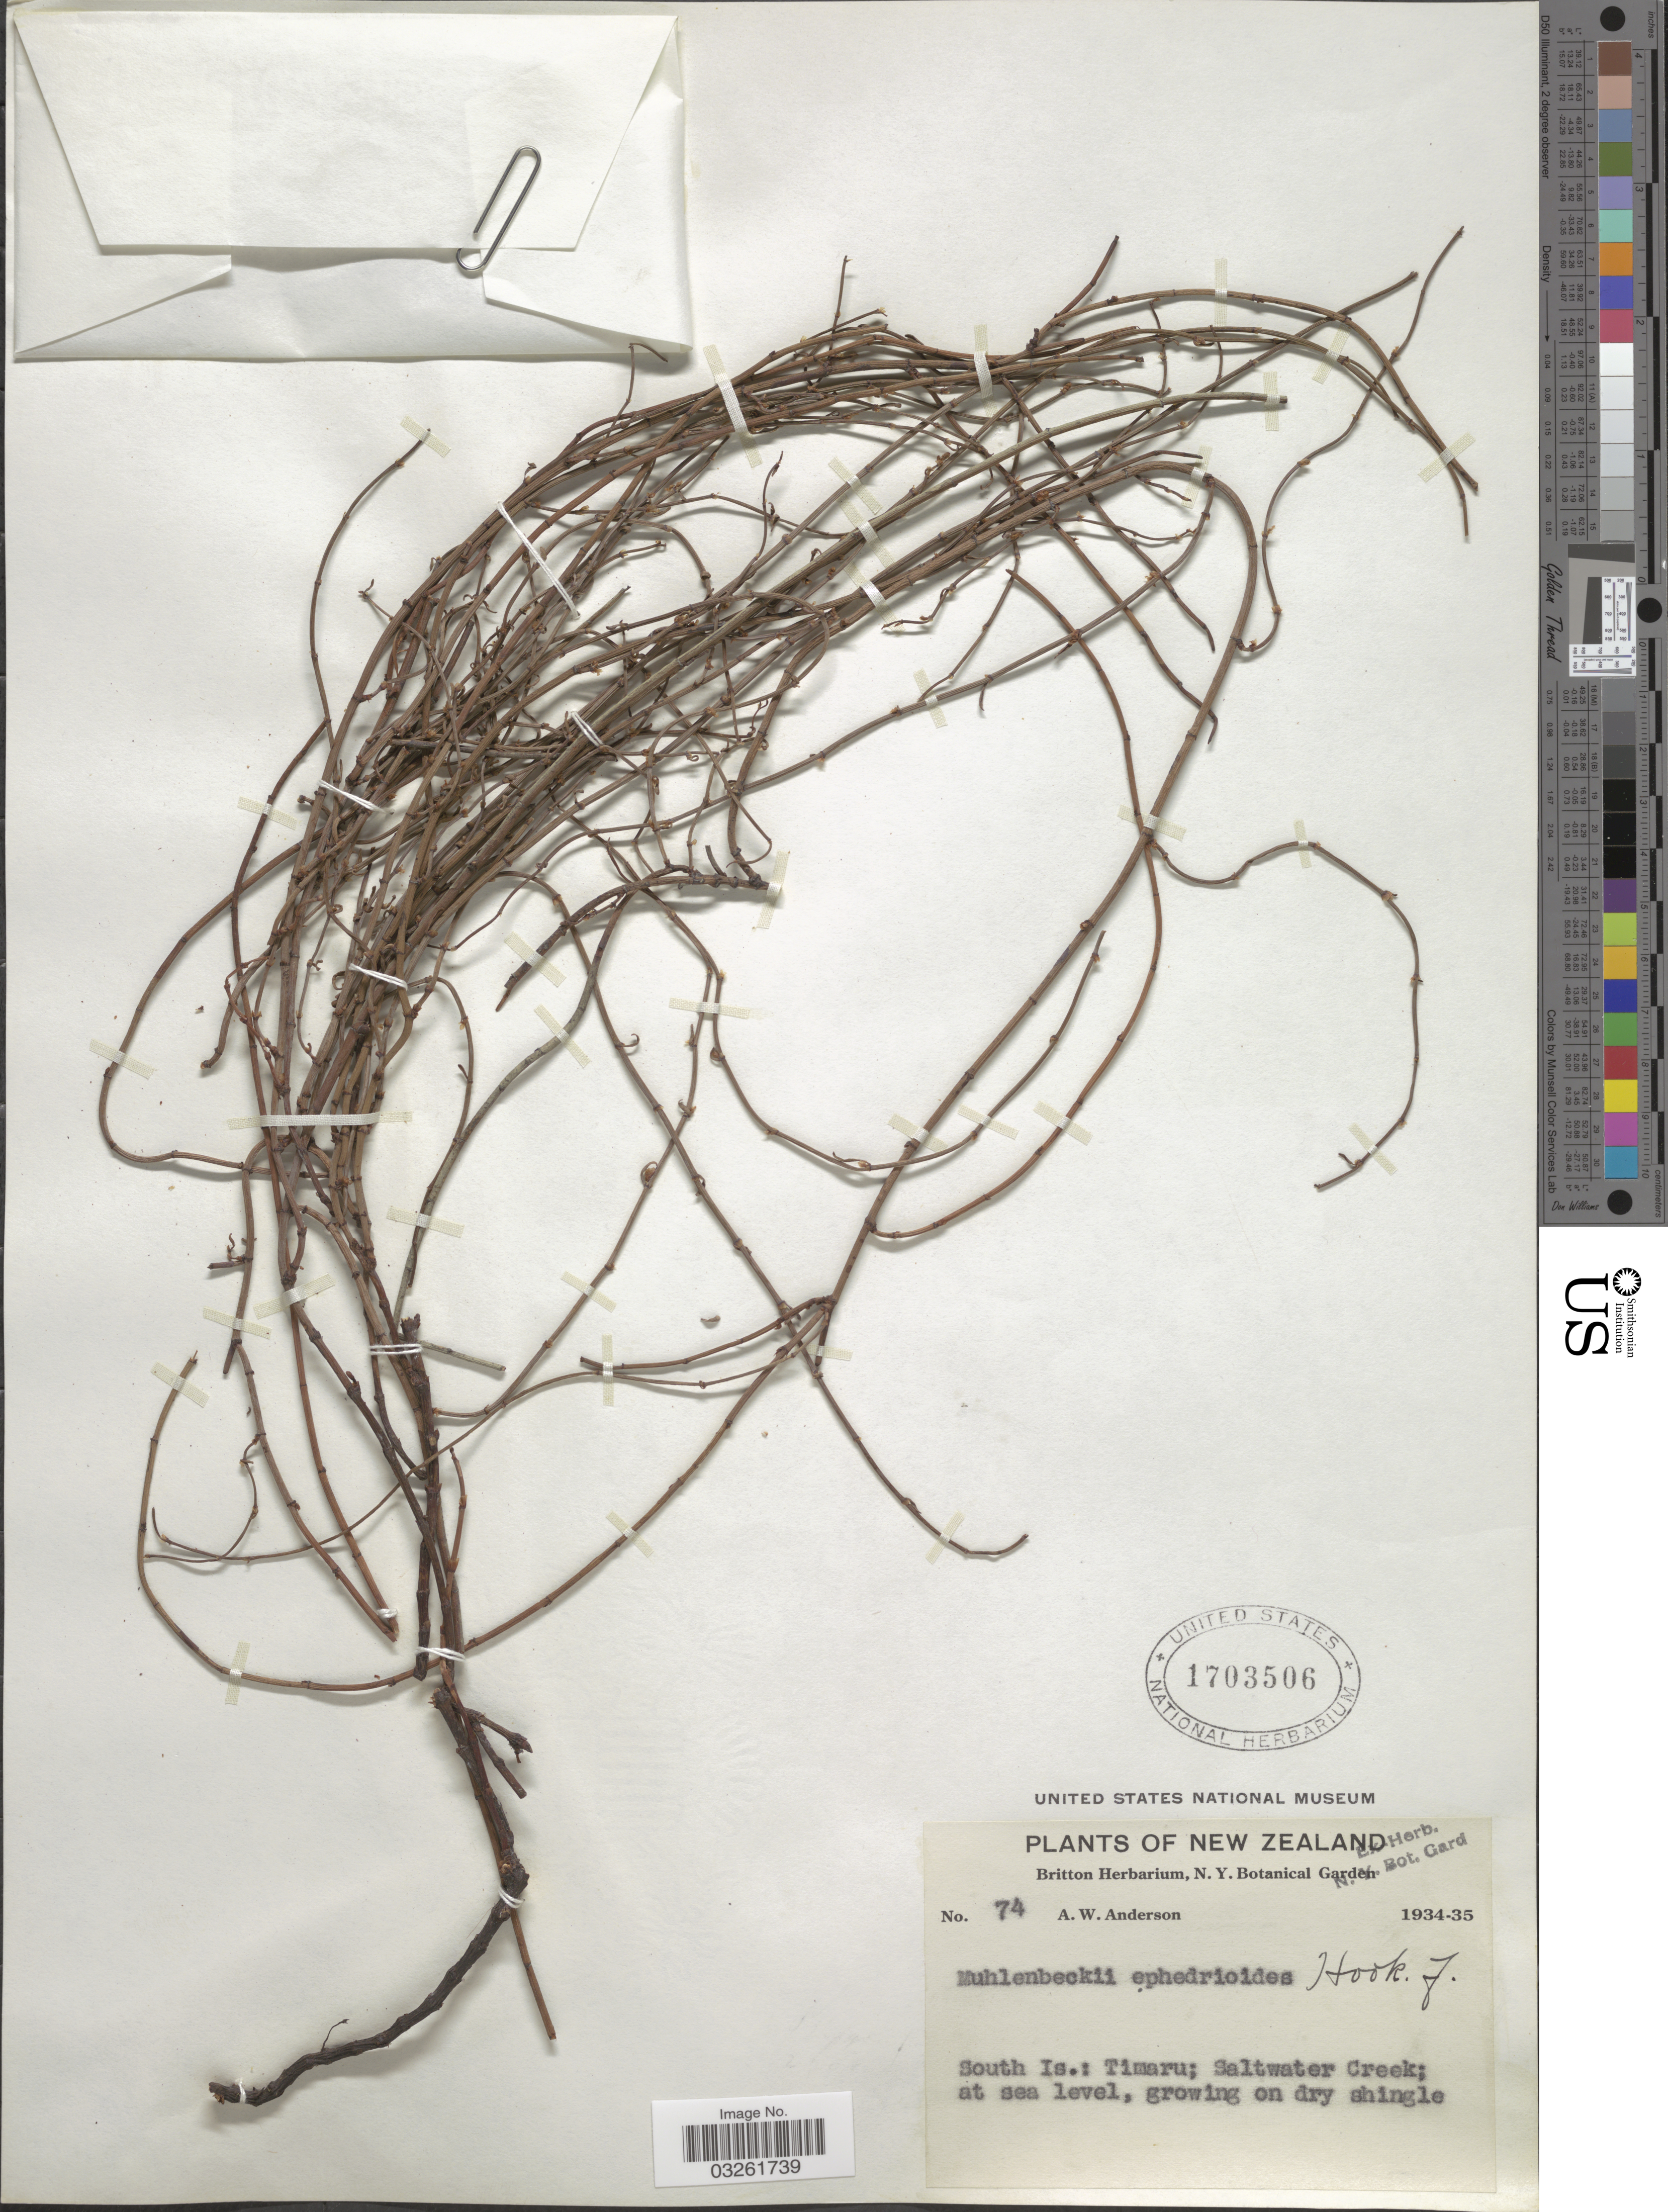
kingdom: Plantae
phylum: Tracheophyta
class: Magnoliopsida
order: Caryophyllales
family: Polygonaceae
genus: Muehlenbeckia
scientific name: Muehlenbeckia ephedroides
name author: Hook. f.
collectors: A. W. Anderson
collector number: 74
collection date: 1934/1935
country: New Zealand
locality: South Is.: Timaru; Saltwater Creek.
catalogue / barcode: US 1703506